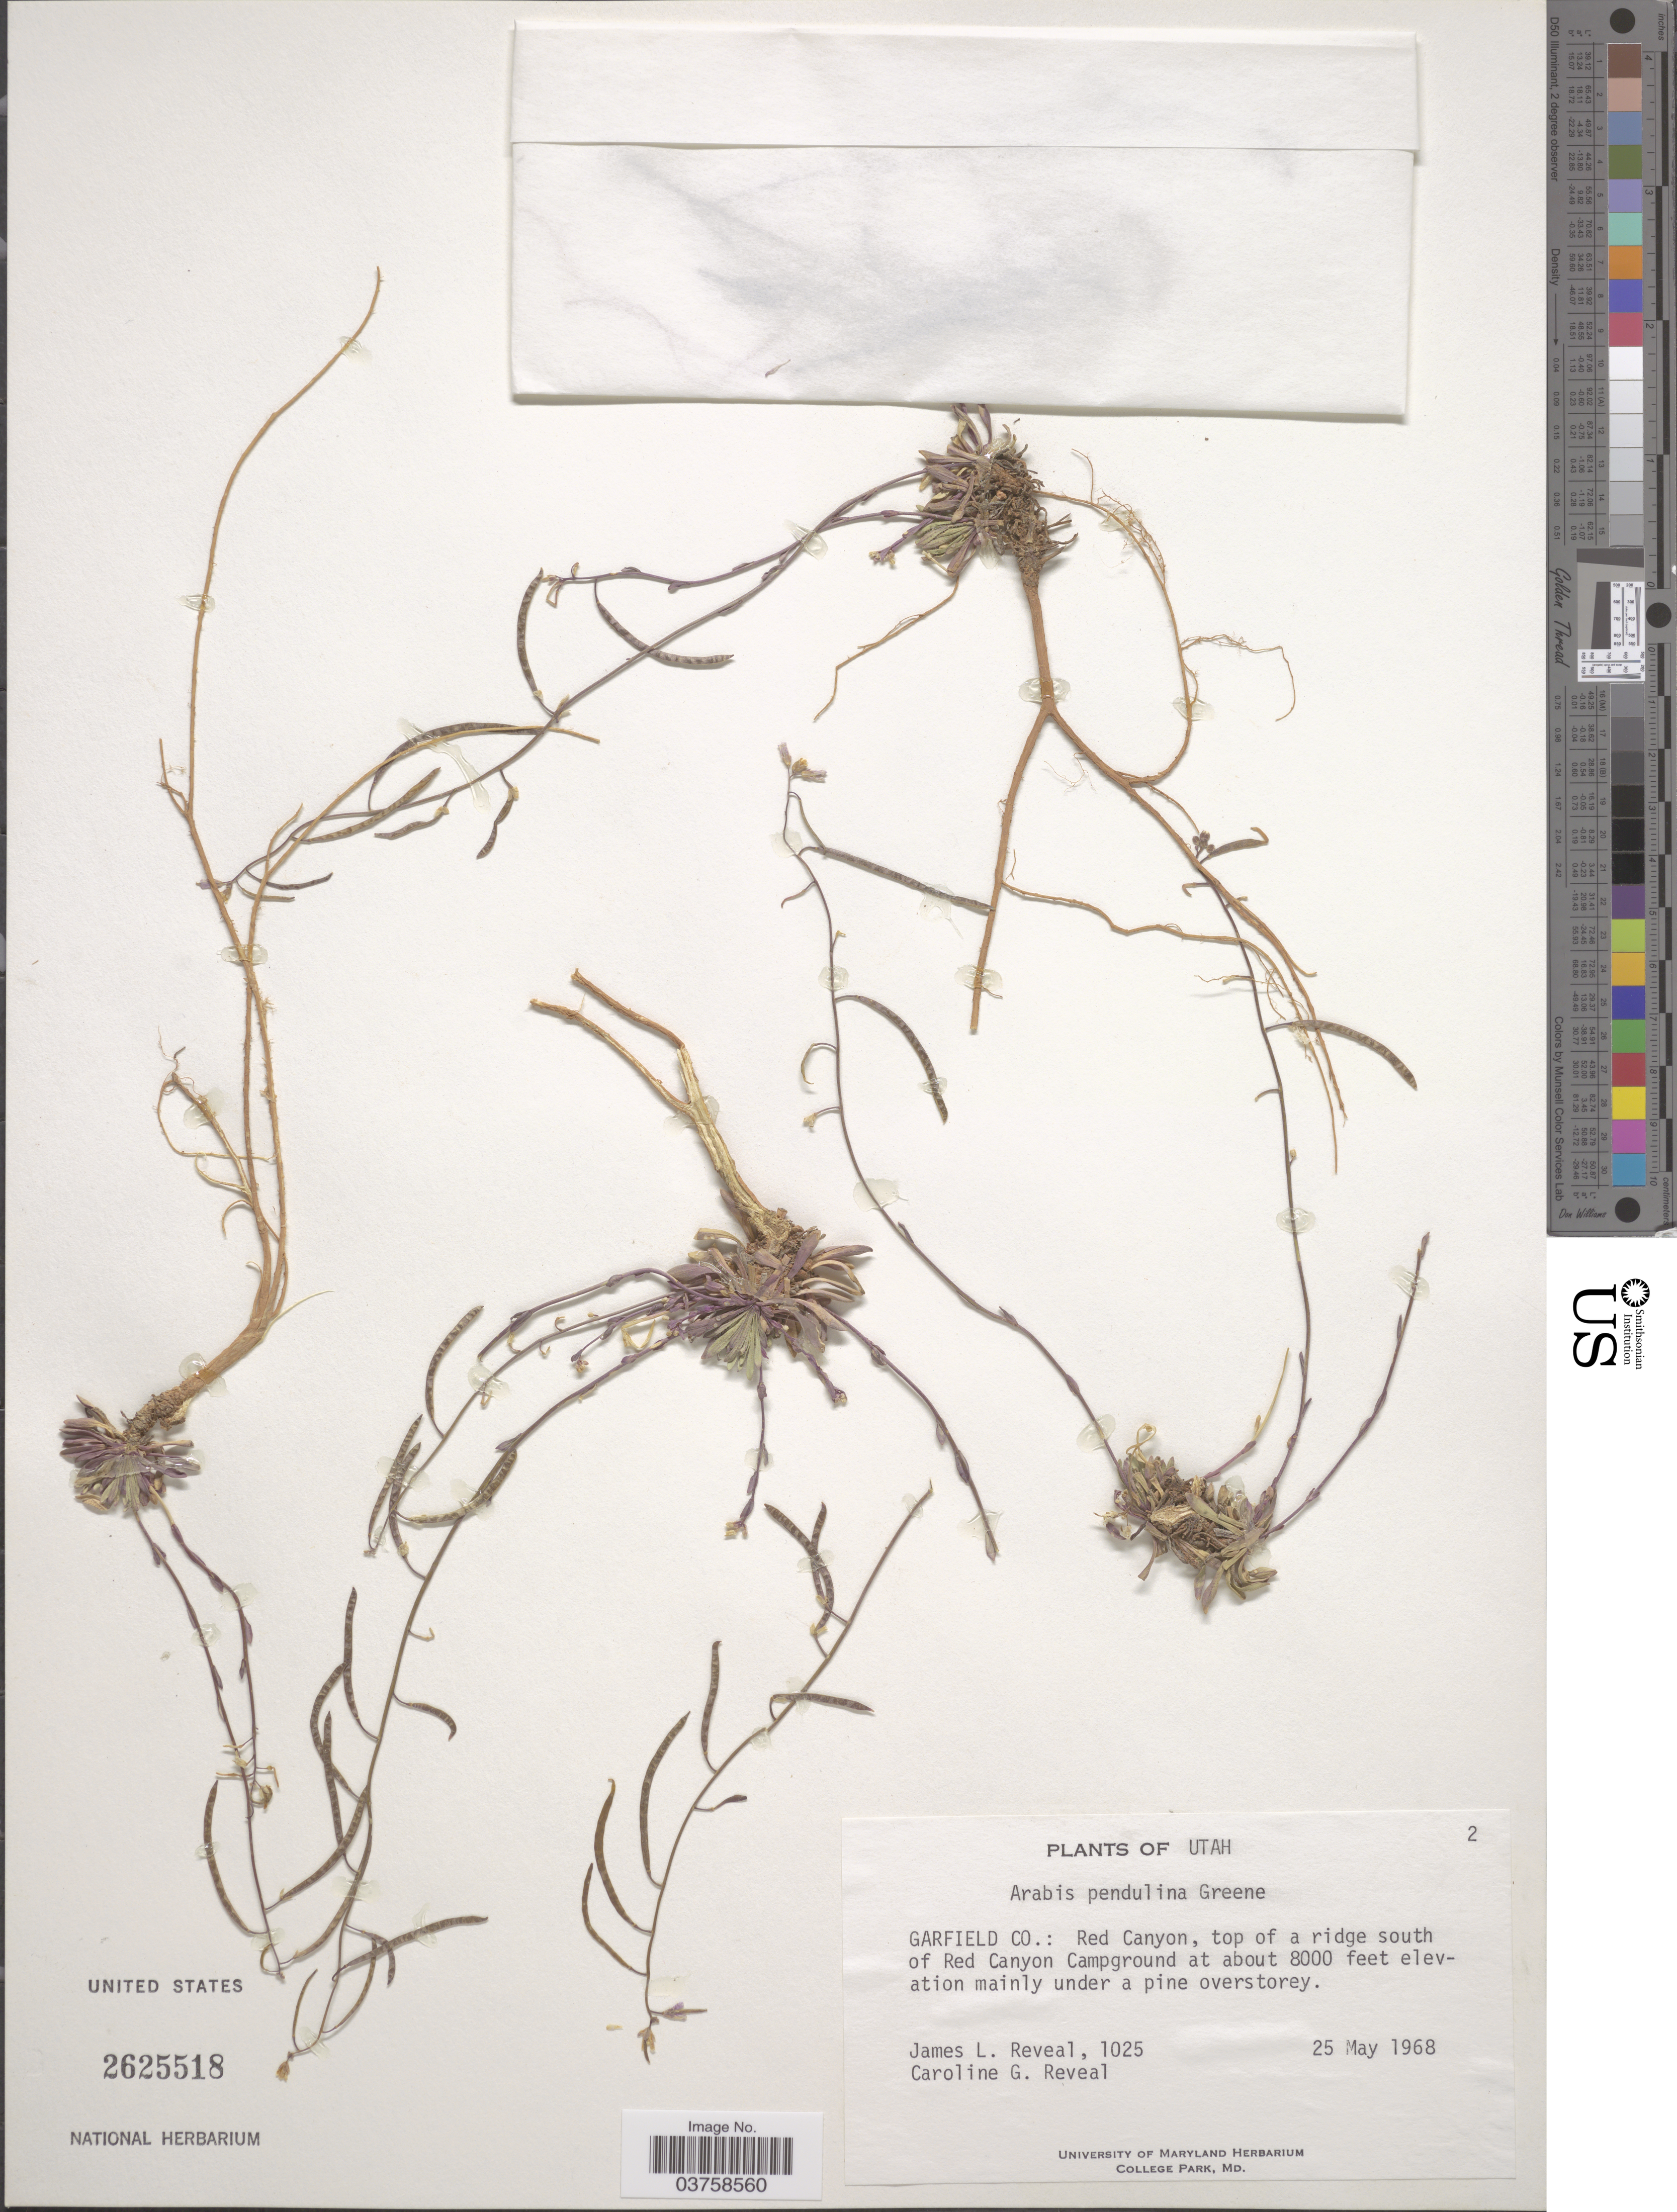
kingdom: Plantae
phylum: Tracheophyta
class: Magnoliopsida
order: Brassicales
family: Brassicaceae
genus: Arabis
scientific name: Arabis pendulina var. pendulina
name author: Greene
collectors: J. L. Reveal & C. G. Reveal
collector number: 1025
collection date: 1968-05-25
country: United States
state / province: Utah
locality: Garfield Co.: Red Canyon, top of a ridge south of Red Canyon Campground.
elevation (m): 2438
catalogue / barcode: US 2625518